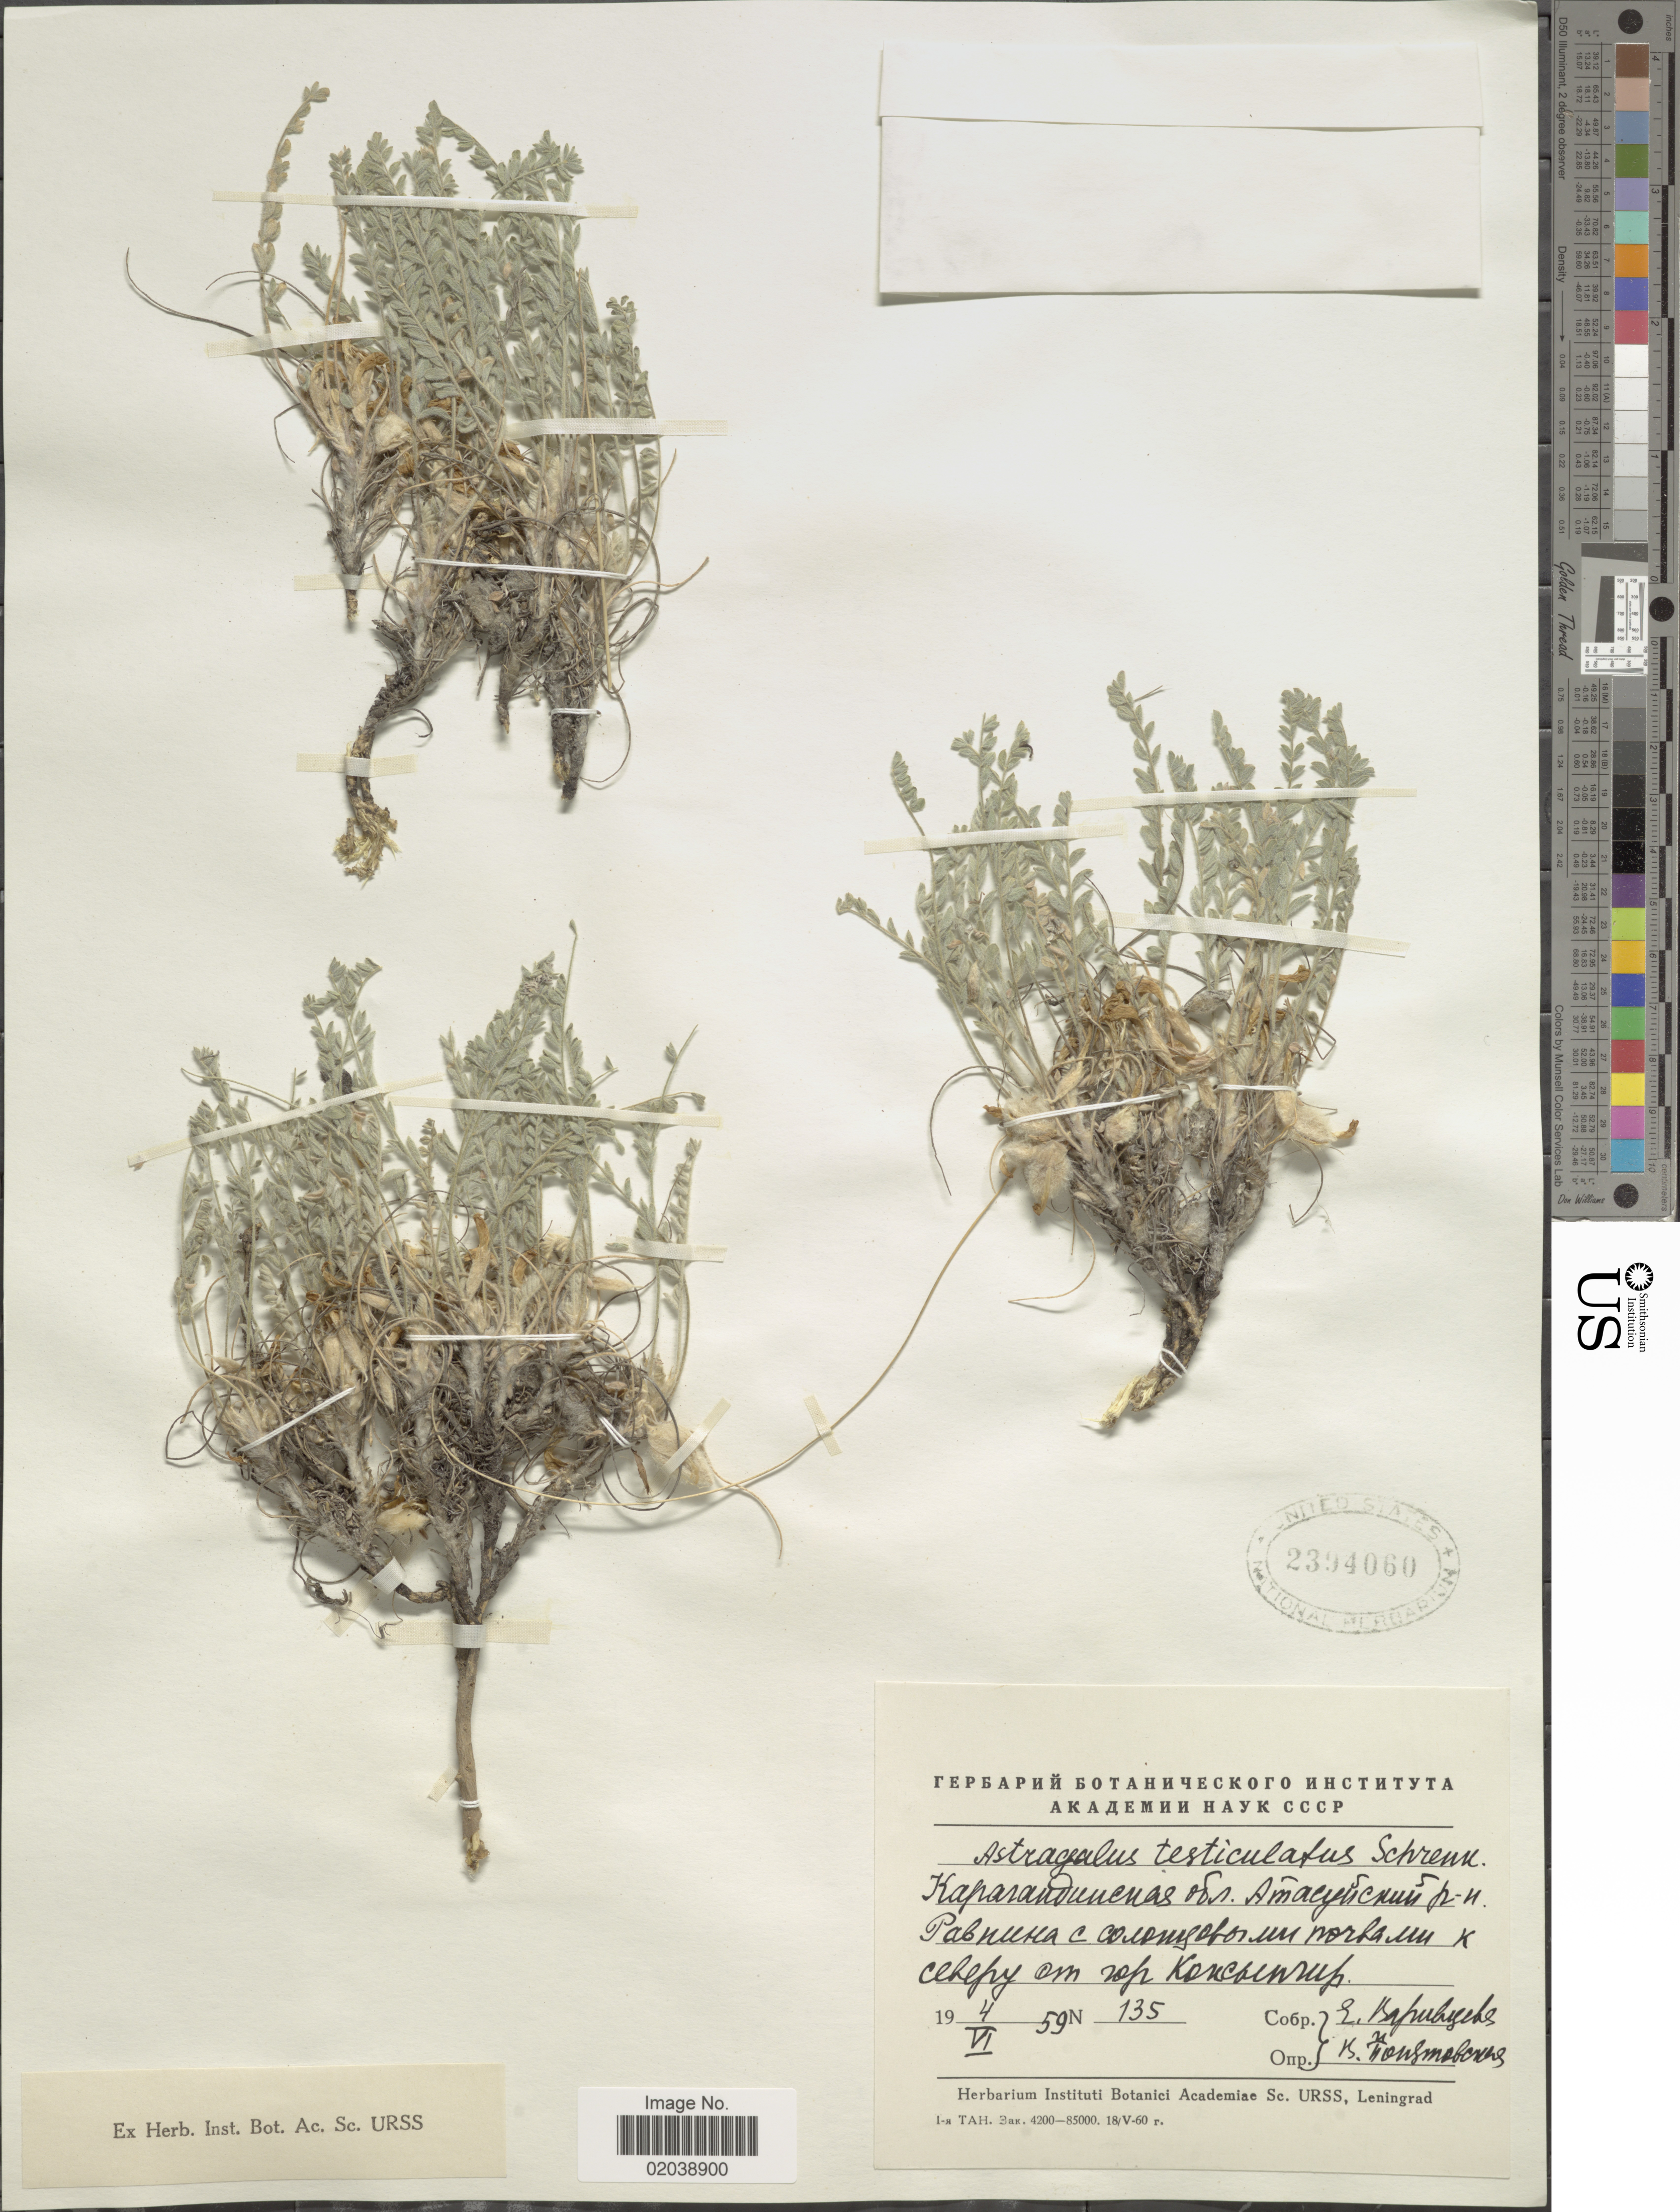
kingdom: Plantae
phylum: Tracheophyta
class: Magnoliopsida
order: Fabales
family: Fabaceae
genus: Astragalus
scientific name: Astragalus testiculatus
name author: Pall.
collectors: E. Varivtseva & V. Ponetovskaya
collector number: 135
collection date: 1959-06-04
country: Kazakhstan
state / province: Qaraghandy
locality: Atasu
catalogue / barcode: US 2394060